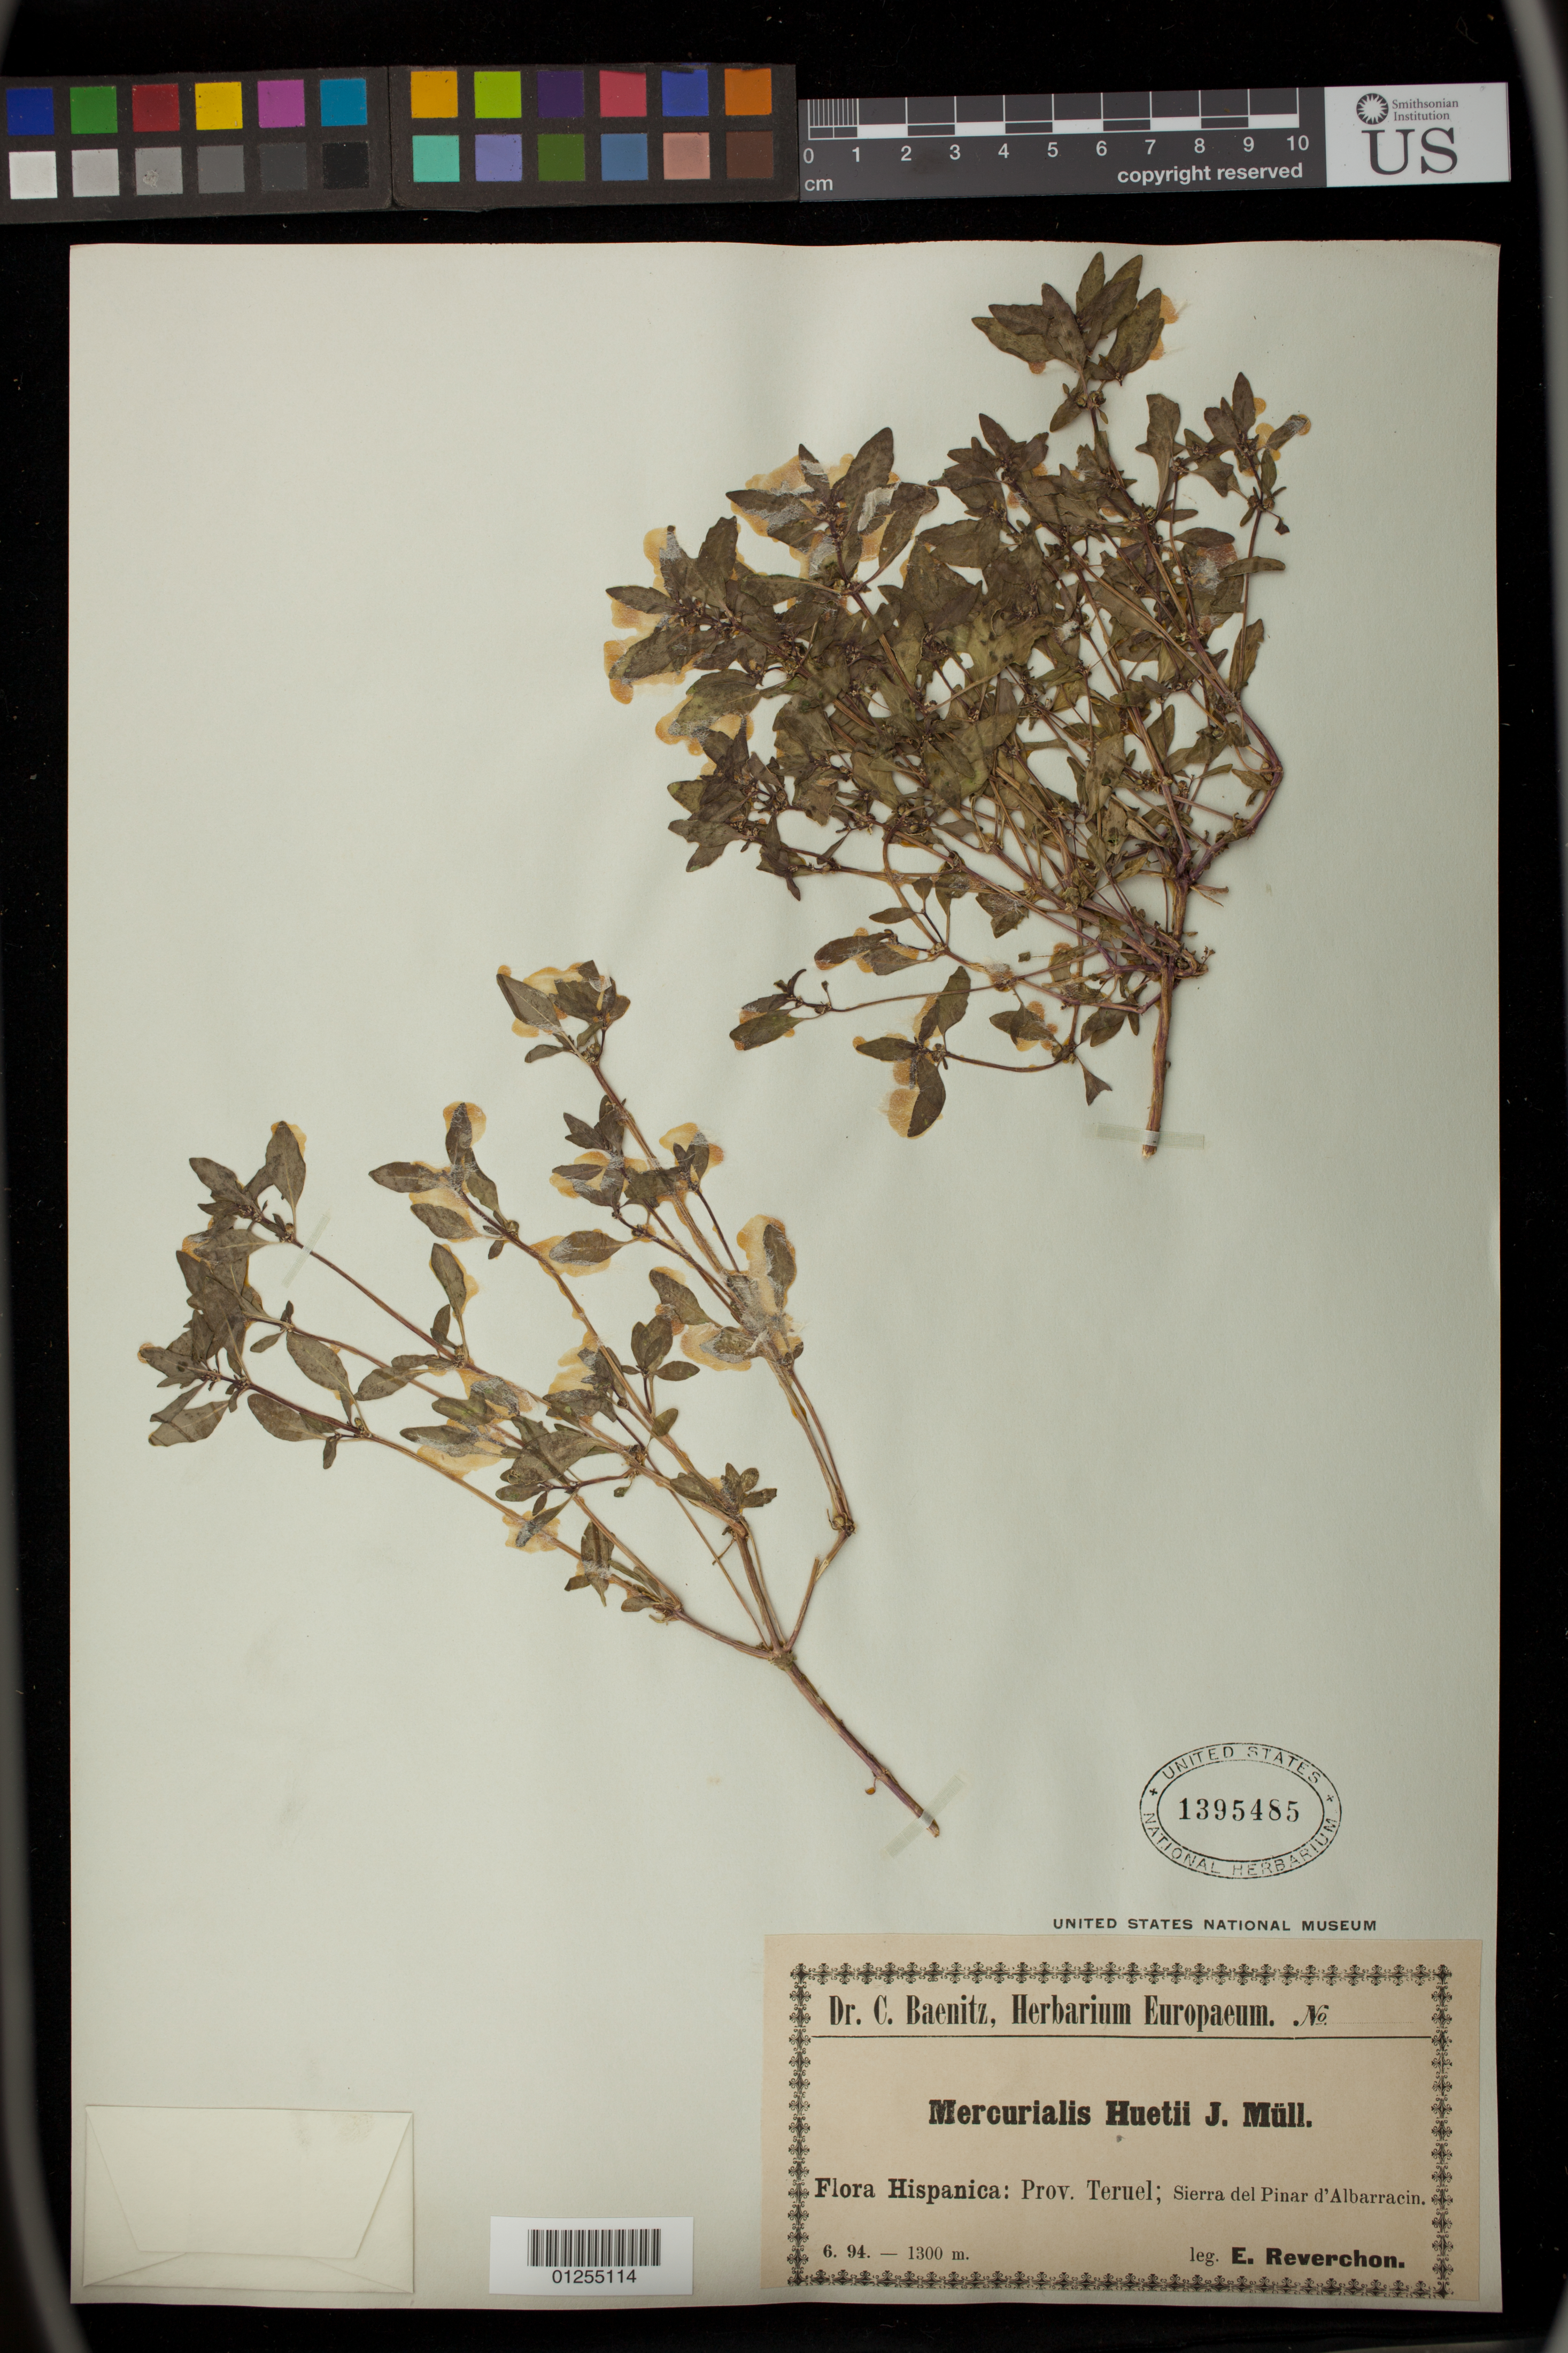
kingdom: Plantae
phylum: Tracheophyta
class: Magnoliopsida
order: Malpighiales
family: Euphorbiaceae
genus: Mercurialis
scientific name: Mercurialis huetil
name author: Hanry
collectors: E. Reverchon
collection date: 1894-06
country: Spain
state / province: Aragon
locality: Prov. Teruel; Sierra del Pinar d'Albarracin.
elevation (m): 1300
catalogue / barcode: US 1395485